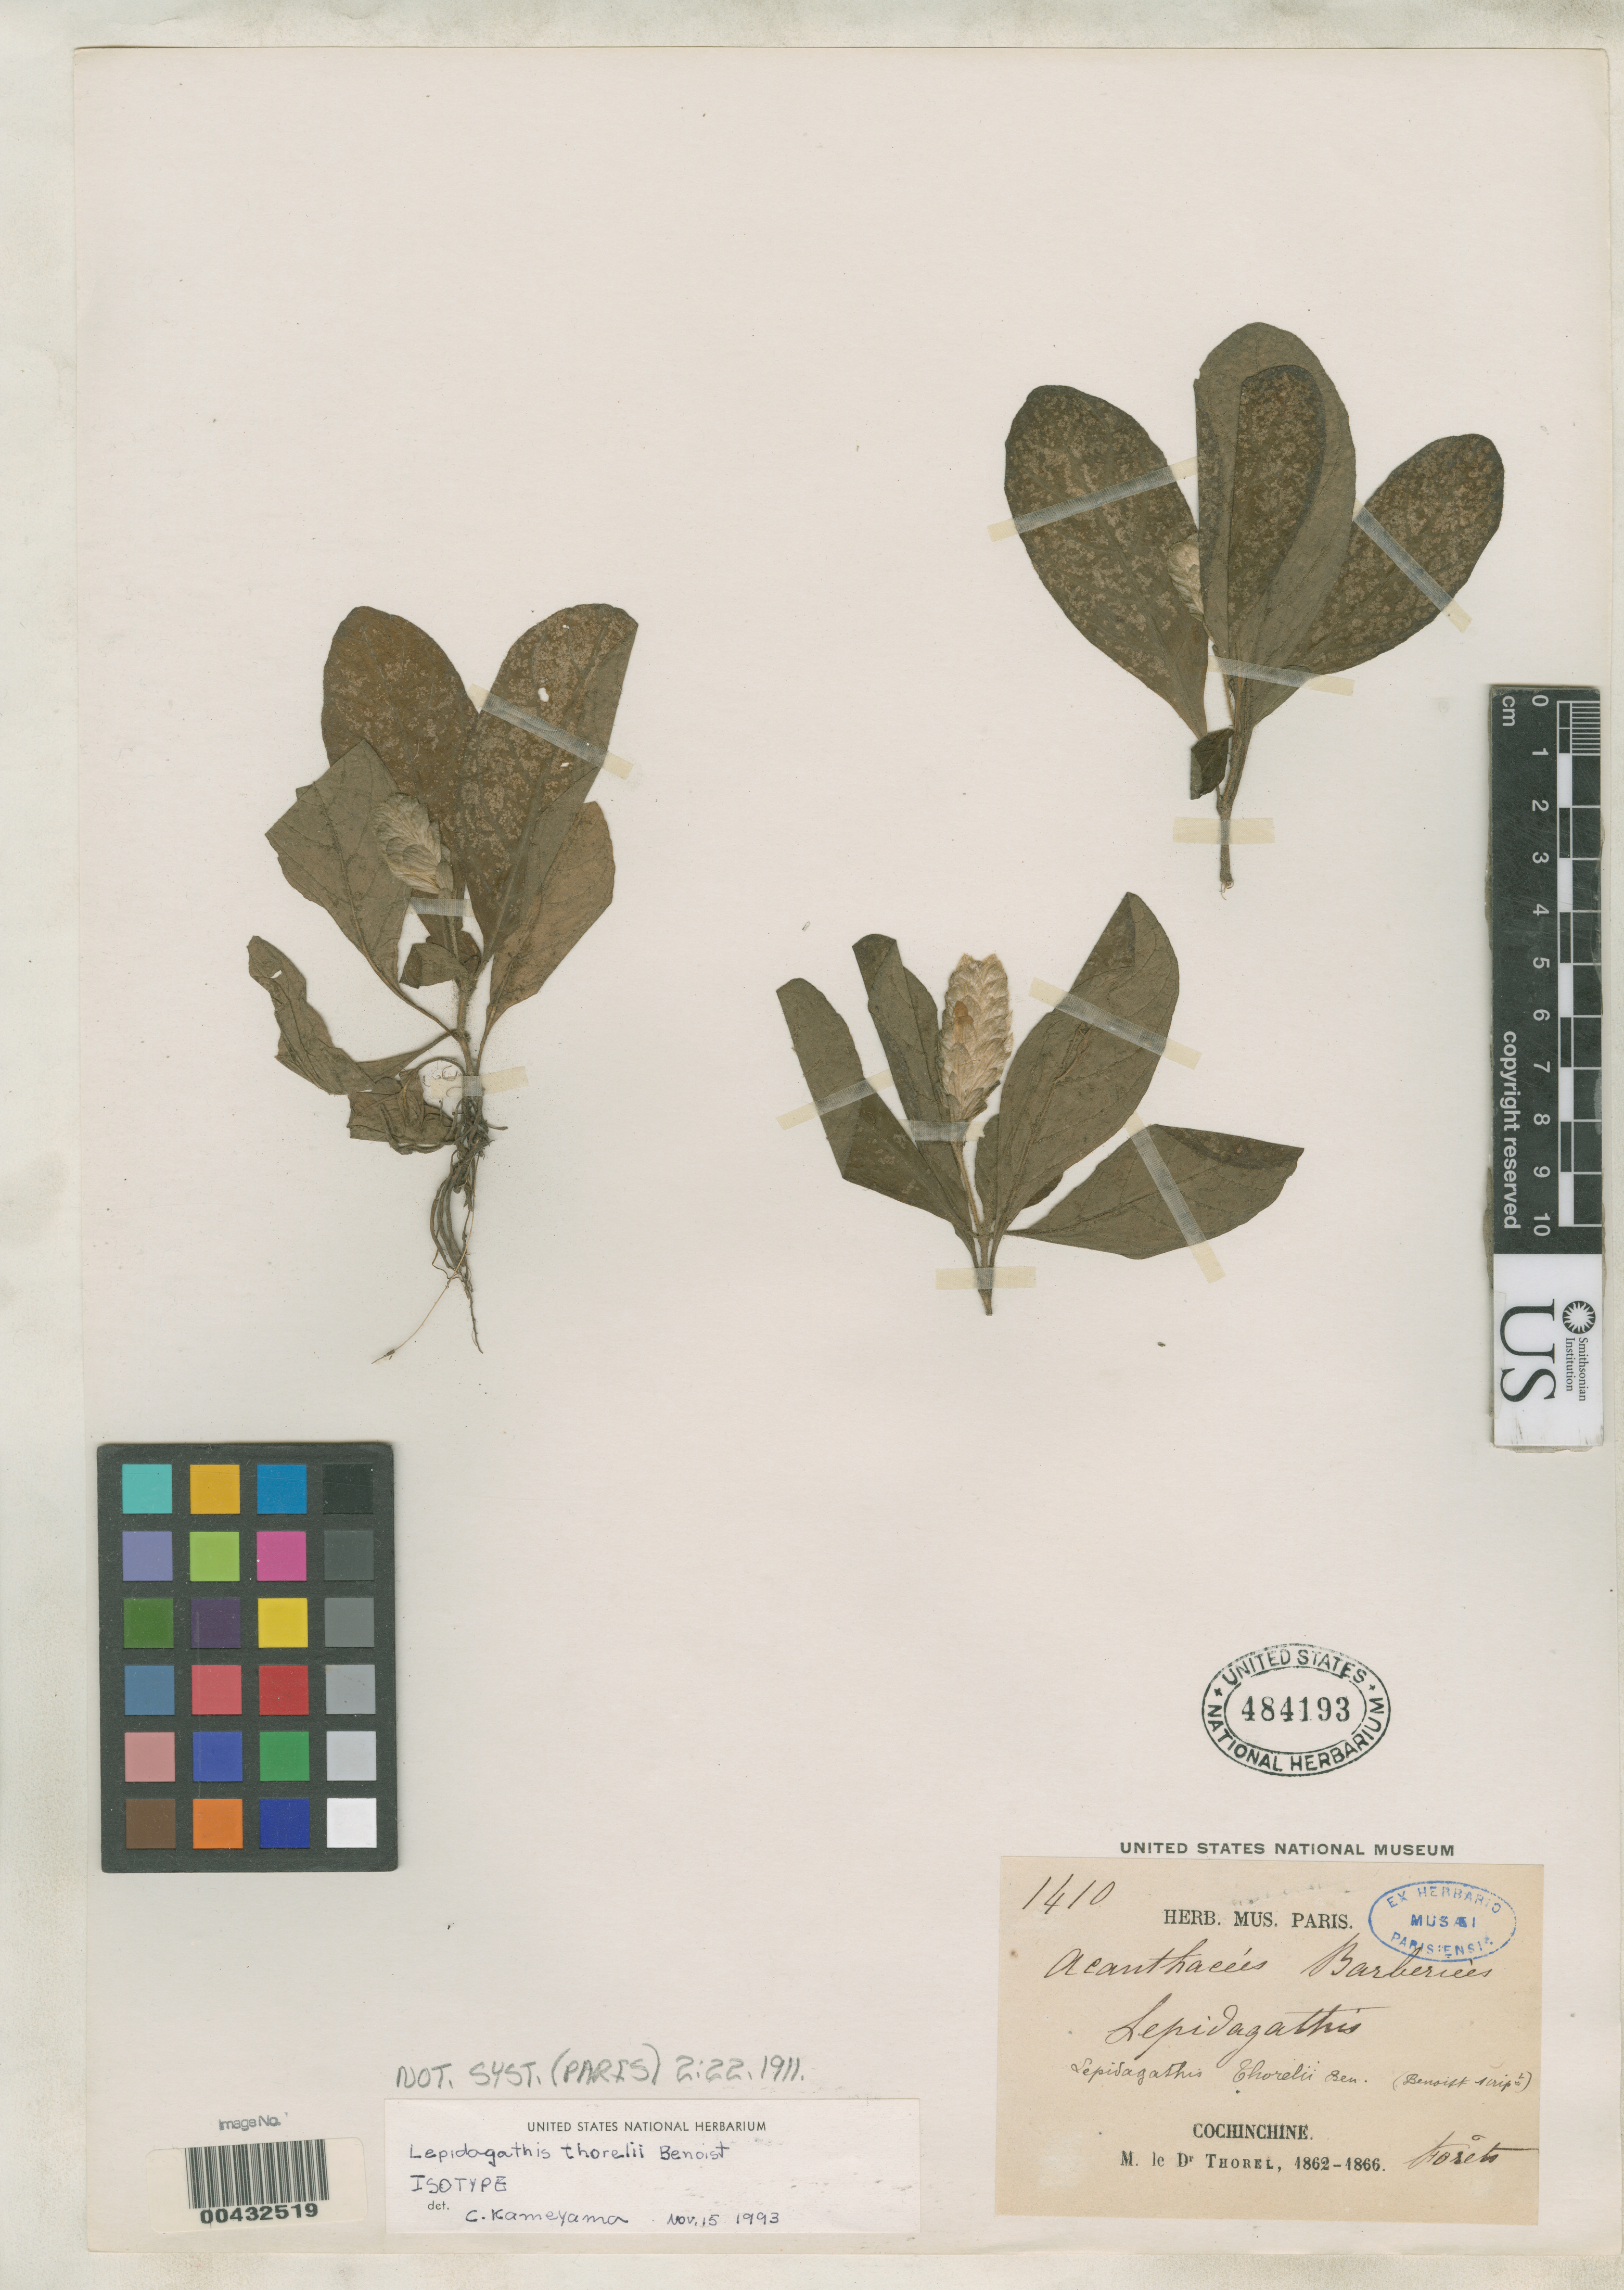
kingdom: Plantae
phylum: Tracheophyta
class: Magnoliopsida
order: Lamiales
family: Acanthaceae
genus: Lepidagathis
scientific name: Lepidagathis thorelii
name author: Benoist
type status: Isotype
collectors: C. Thorel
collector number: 1410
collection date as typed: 1862 to -- --- 1866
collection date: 1862/1866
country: Vietnam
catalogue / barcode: US 484193